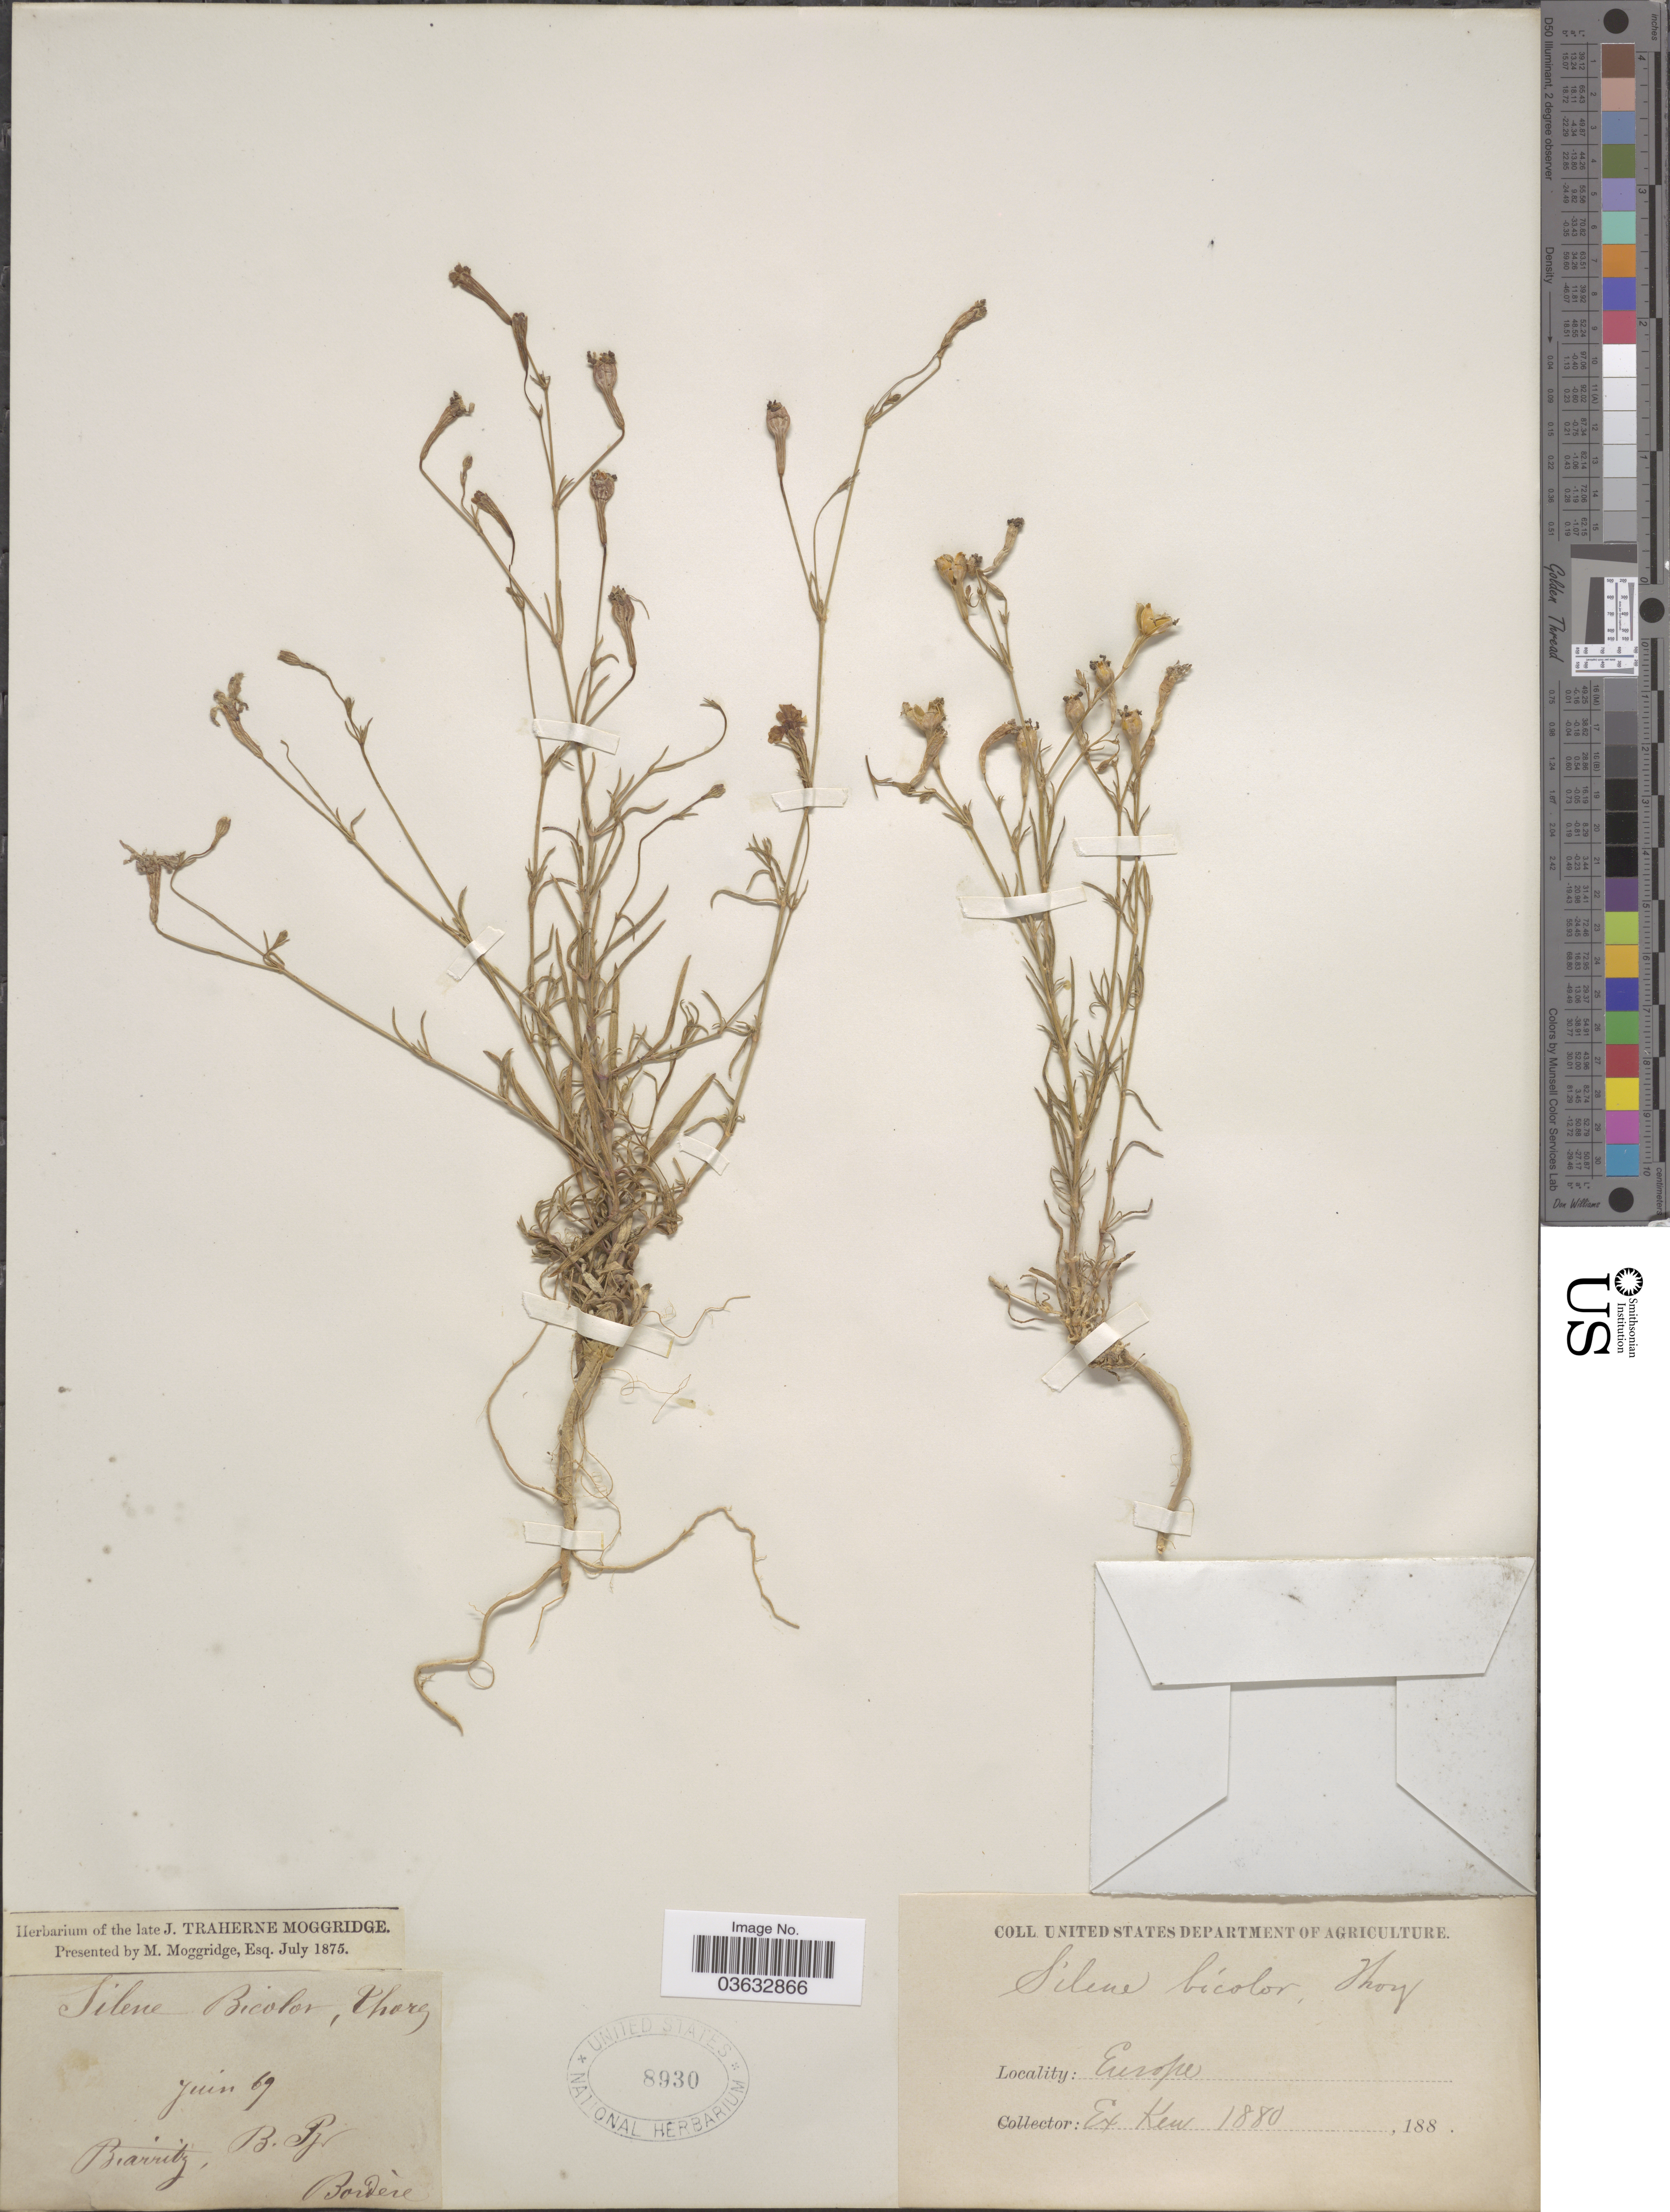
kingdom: Plantae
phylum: Tracheophyta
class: Magnoliopsida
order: Caryophyllales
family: Caryophyllaceae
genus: Silene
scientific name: Silene bicolor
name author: Moench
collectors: -. Bordère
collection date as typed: Transcribed d/m/y: /6/69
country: France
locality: Biarritz, B. Pyr. Europe.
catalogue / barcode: US 8930